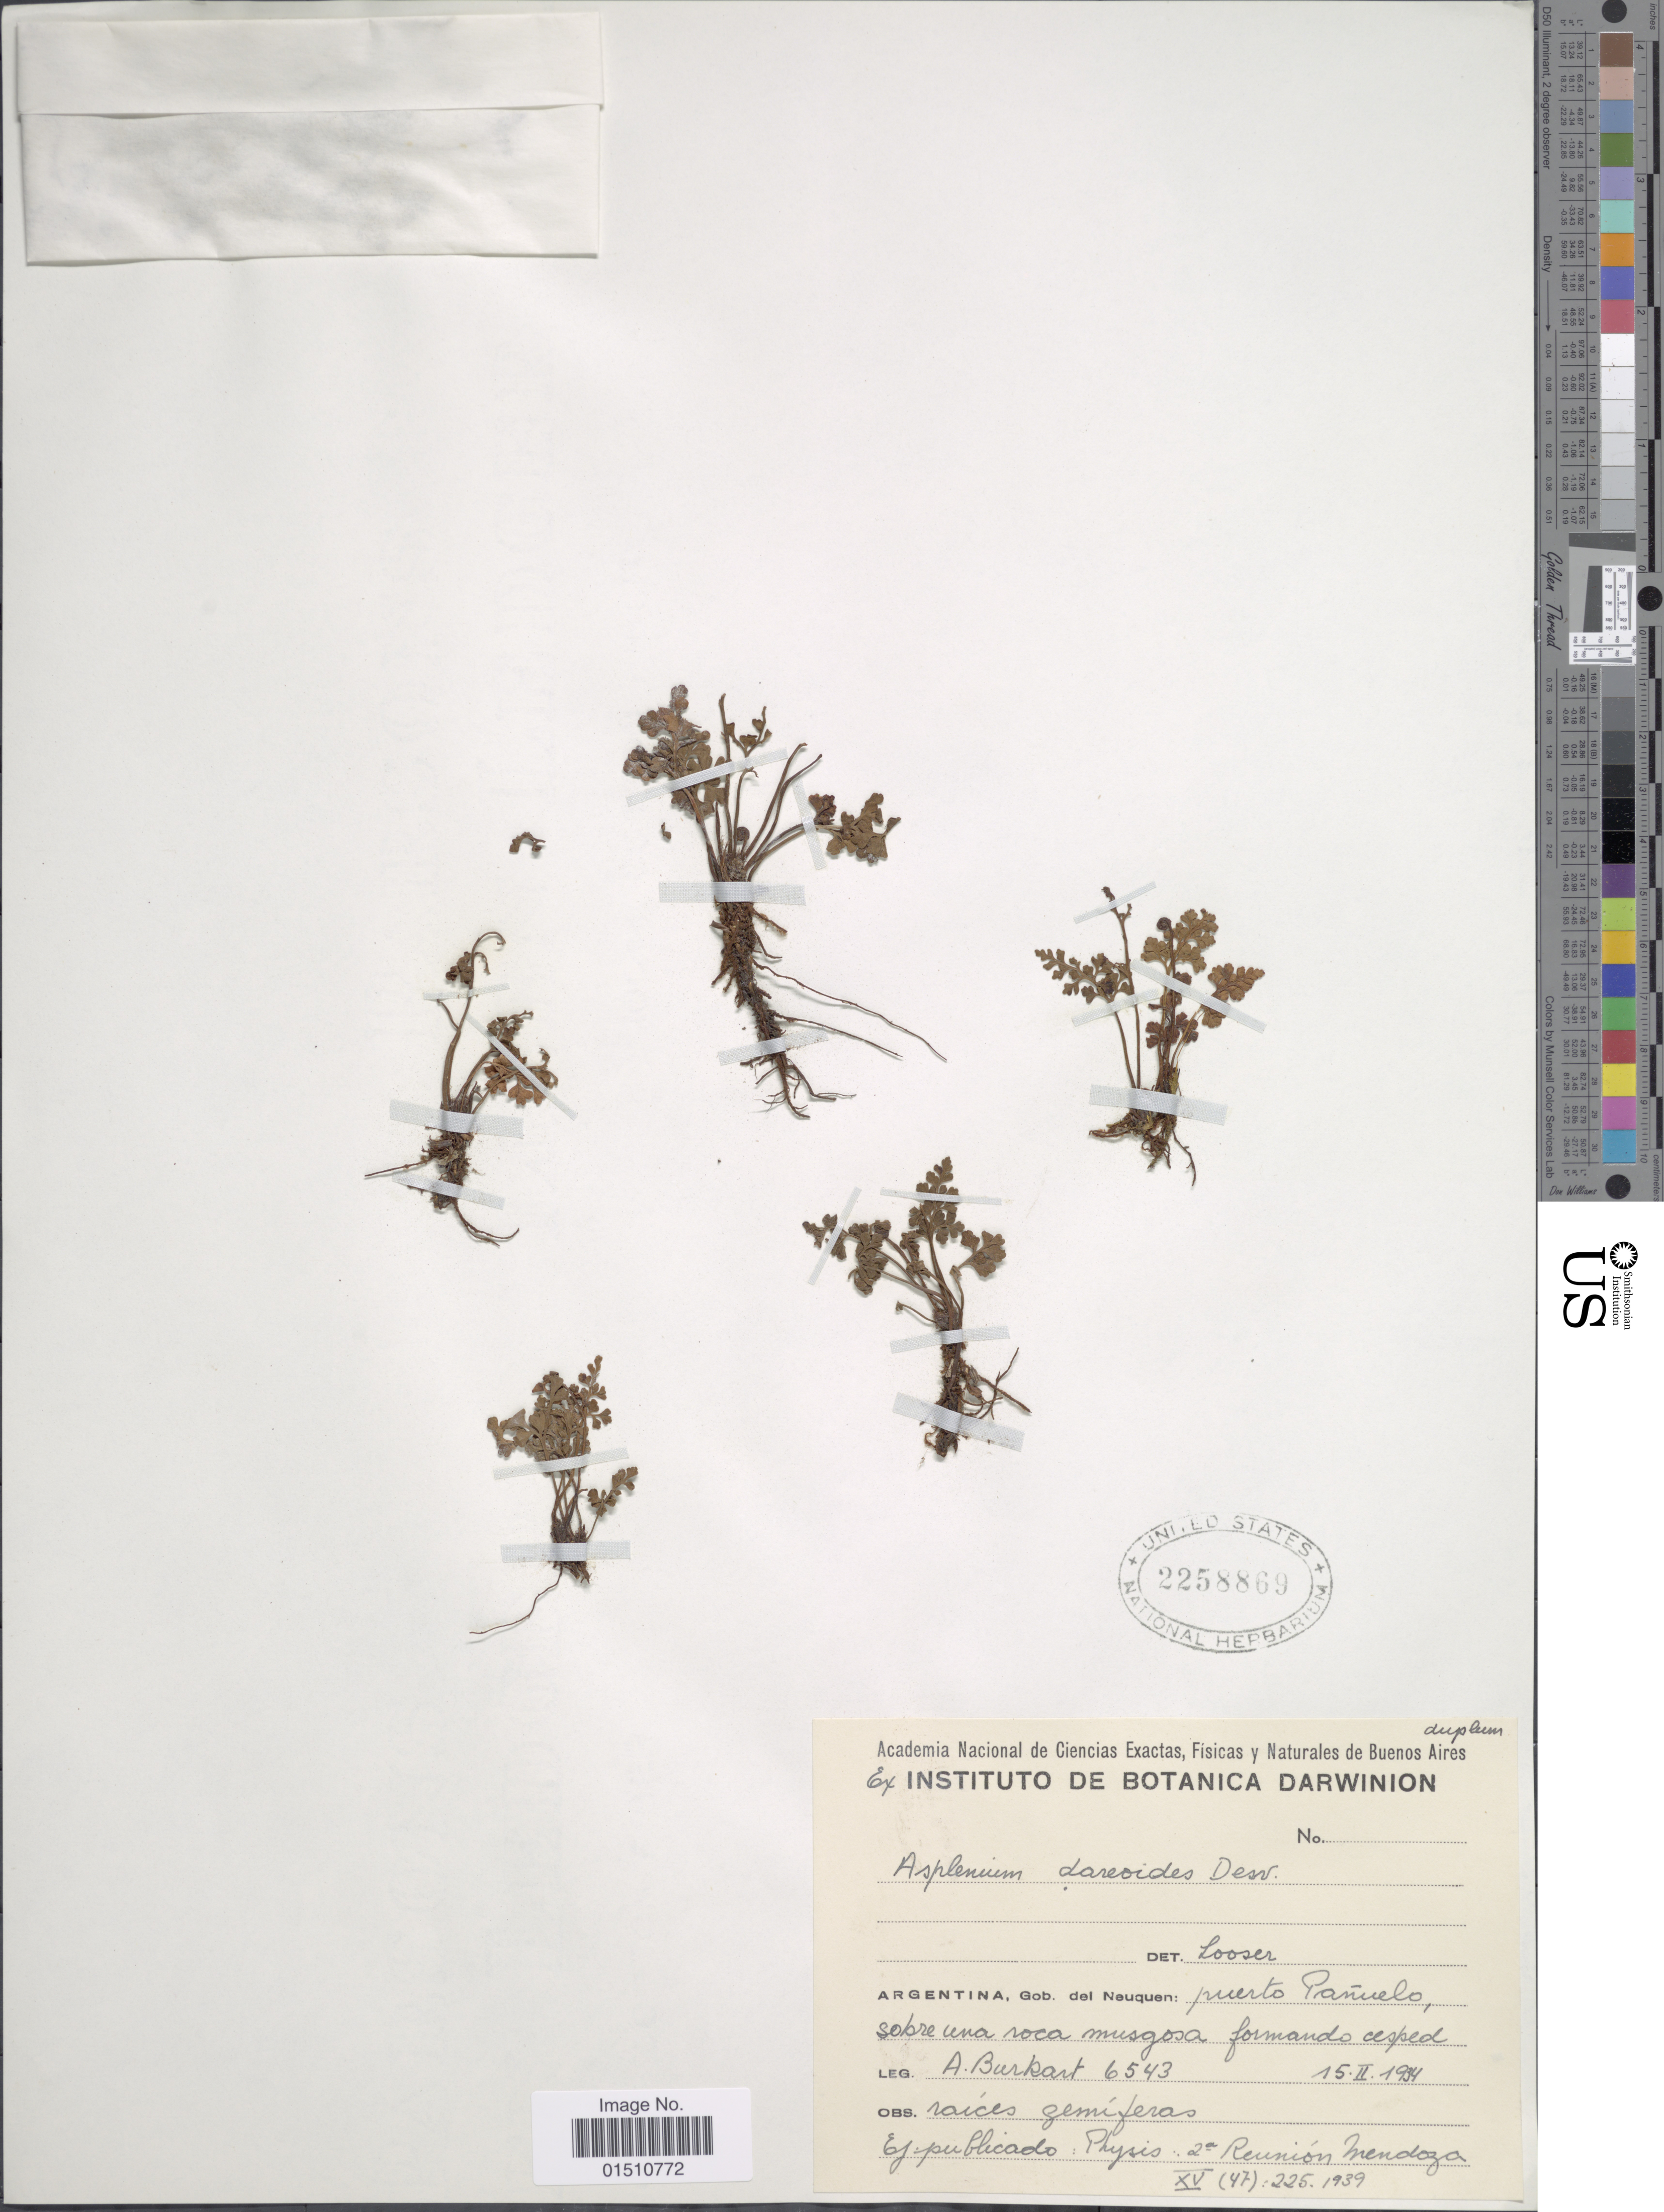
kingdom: Plantae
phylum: Tracheophyta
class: Polypodiopsida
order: Polypodiales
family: Aspleniaceae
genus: Asplenium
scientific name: Asplenium dareoides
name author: Desv.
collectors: A. E. Burkart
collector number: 6543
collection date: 1934-02-15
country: Argentina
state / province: Neuquen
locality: Argentina, Gob. del Nequen: Puerto Panuelo, sobre una roca musgosa formando cesped.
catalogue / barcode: US 2258869